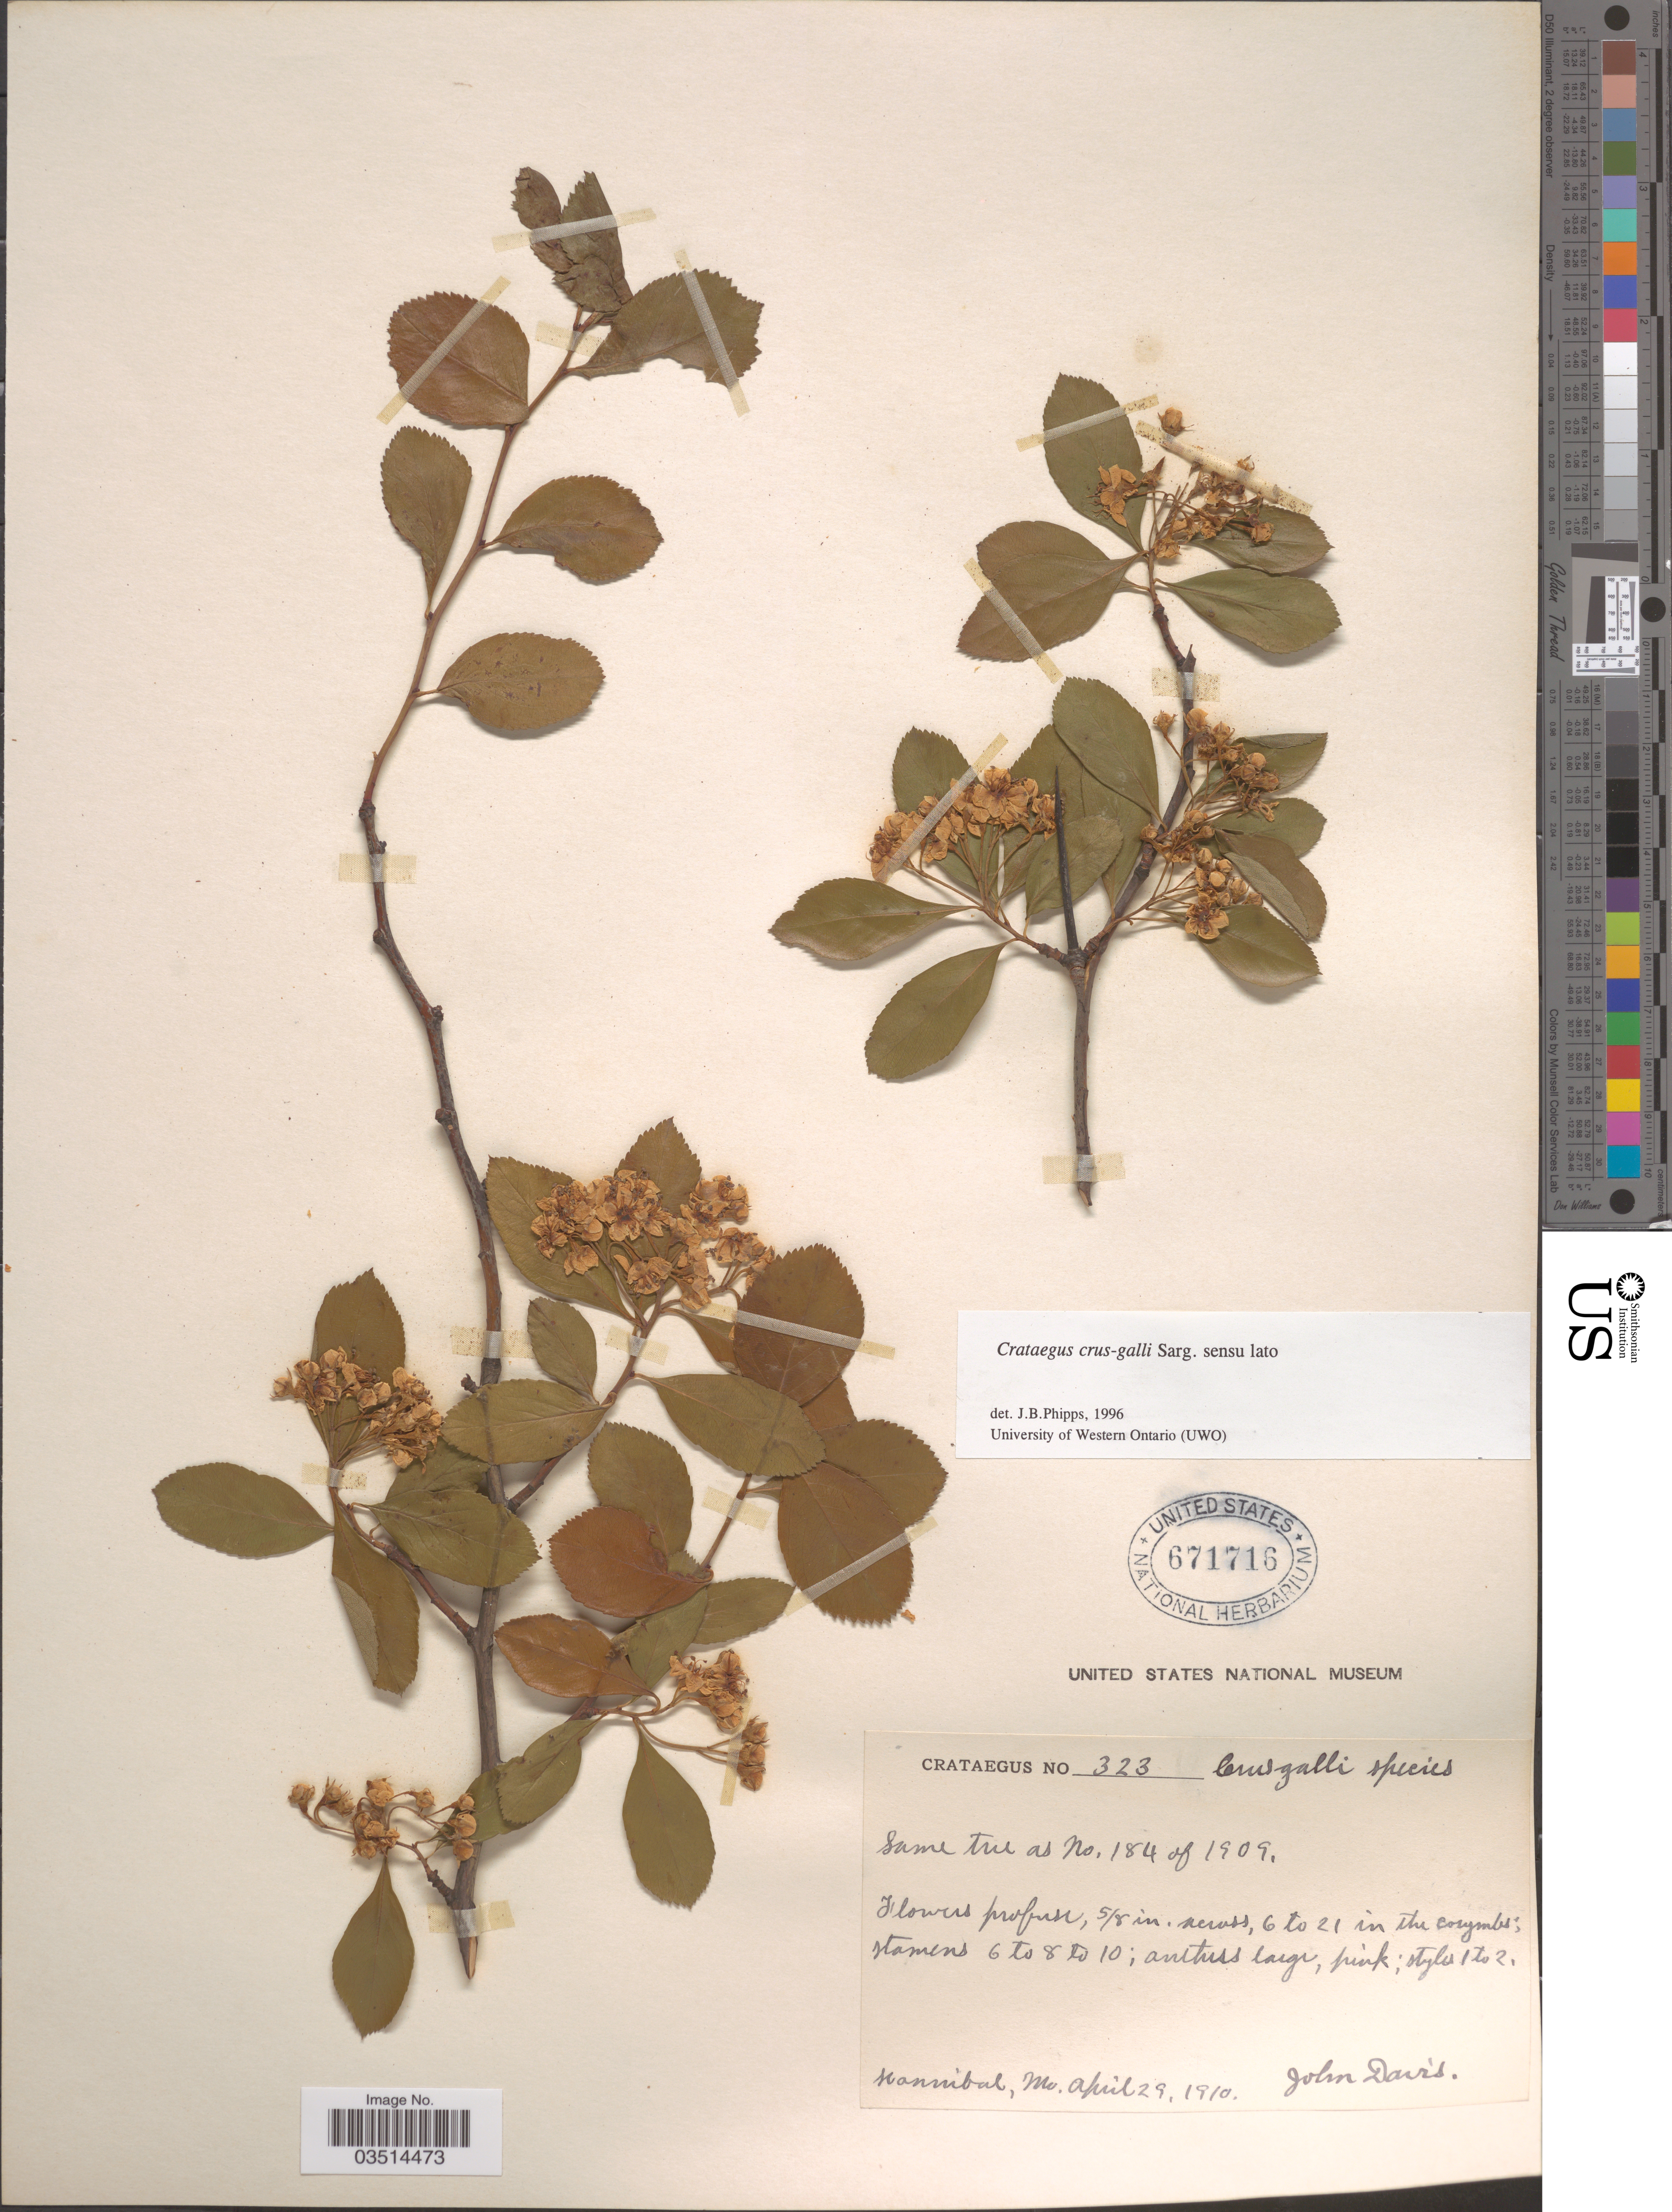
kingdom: Plantae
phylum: Tracheophyta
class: Magnoliopsida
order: Rosales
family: Rosaceae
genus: Crataegus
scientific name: Crataegus crus-galli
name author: L.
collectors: J. Davis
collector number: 323?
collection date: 1910-04-29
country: United States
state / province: Missouri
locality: Hannibal.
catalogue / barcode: US 671716